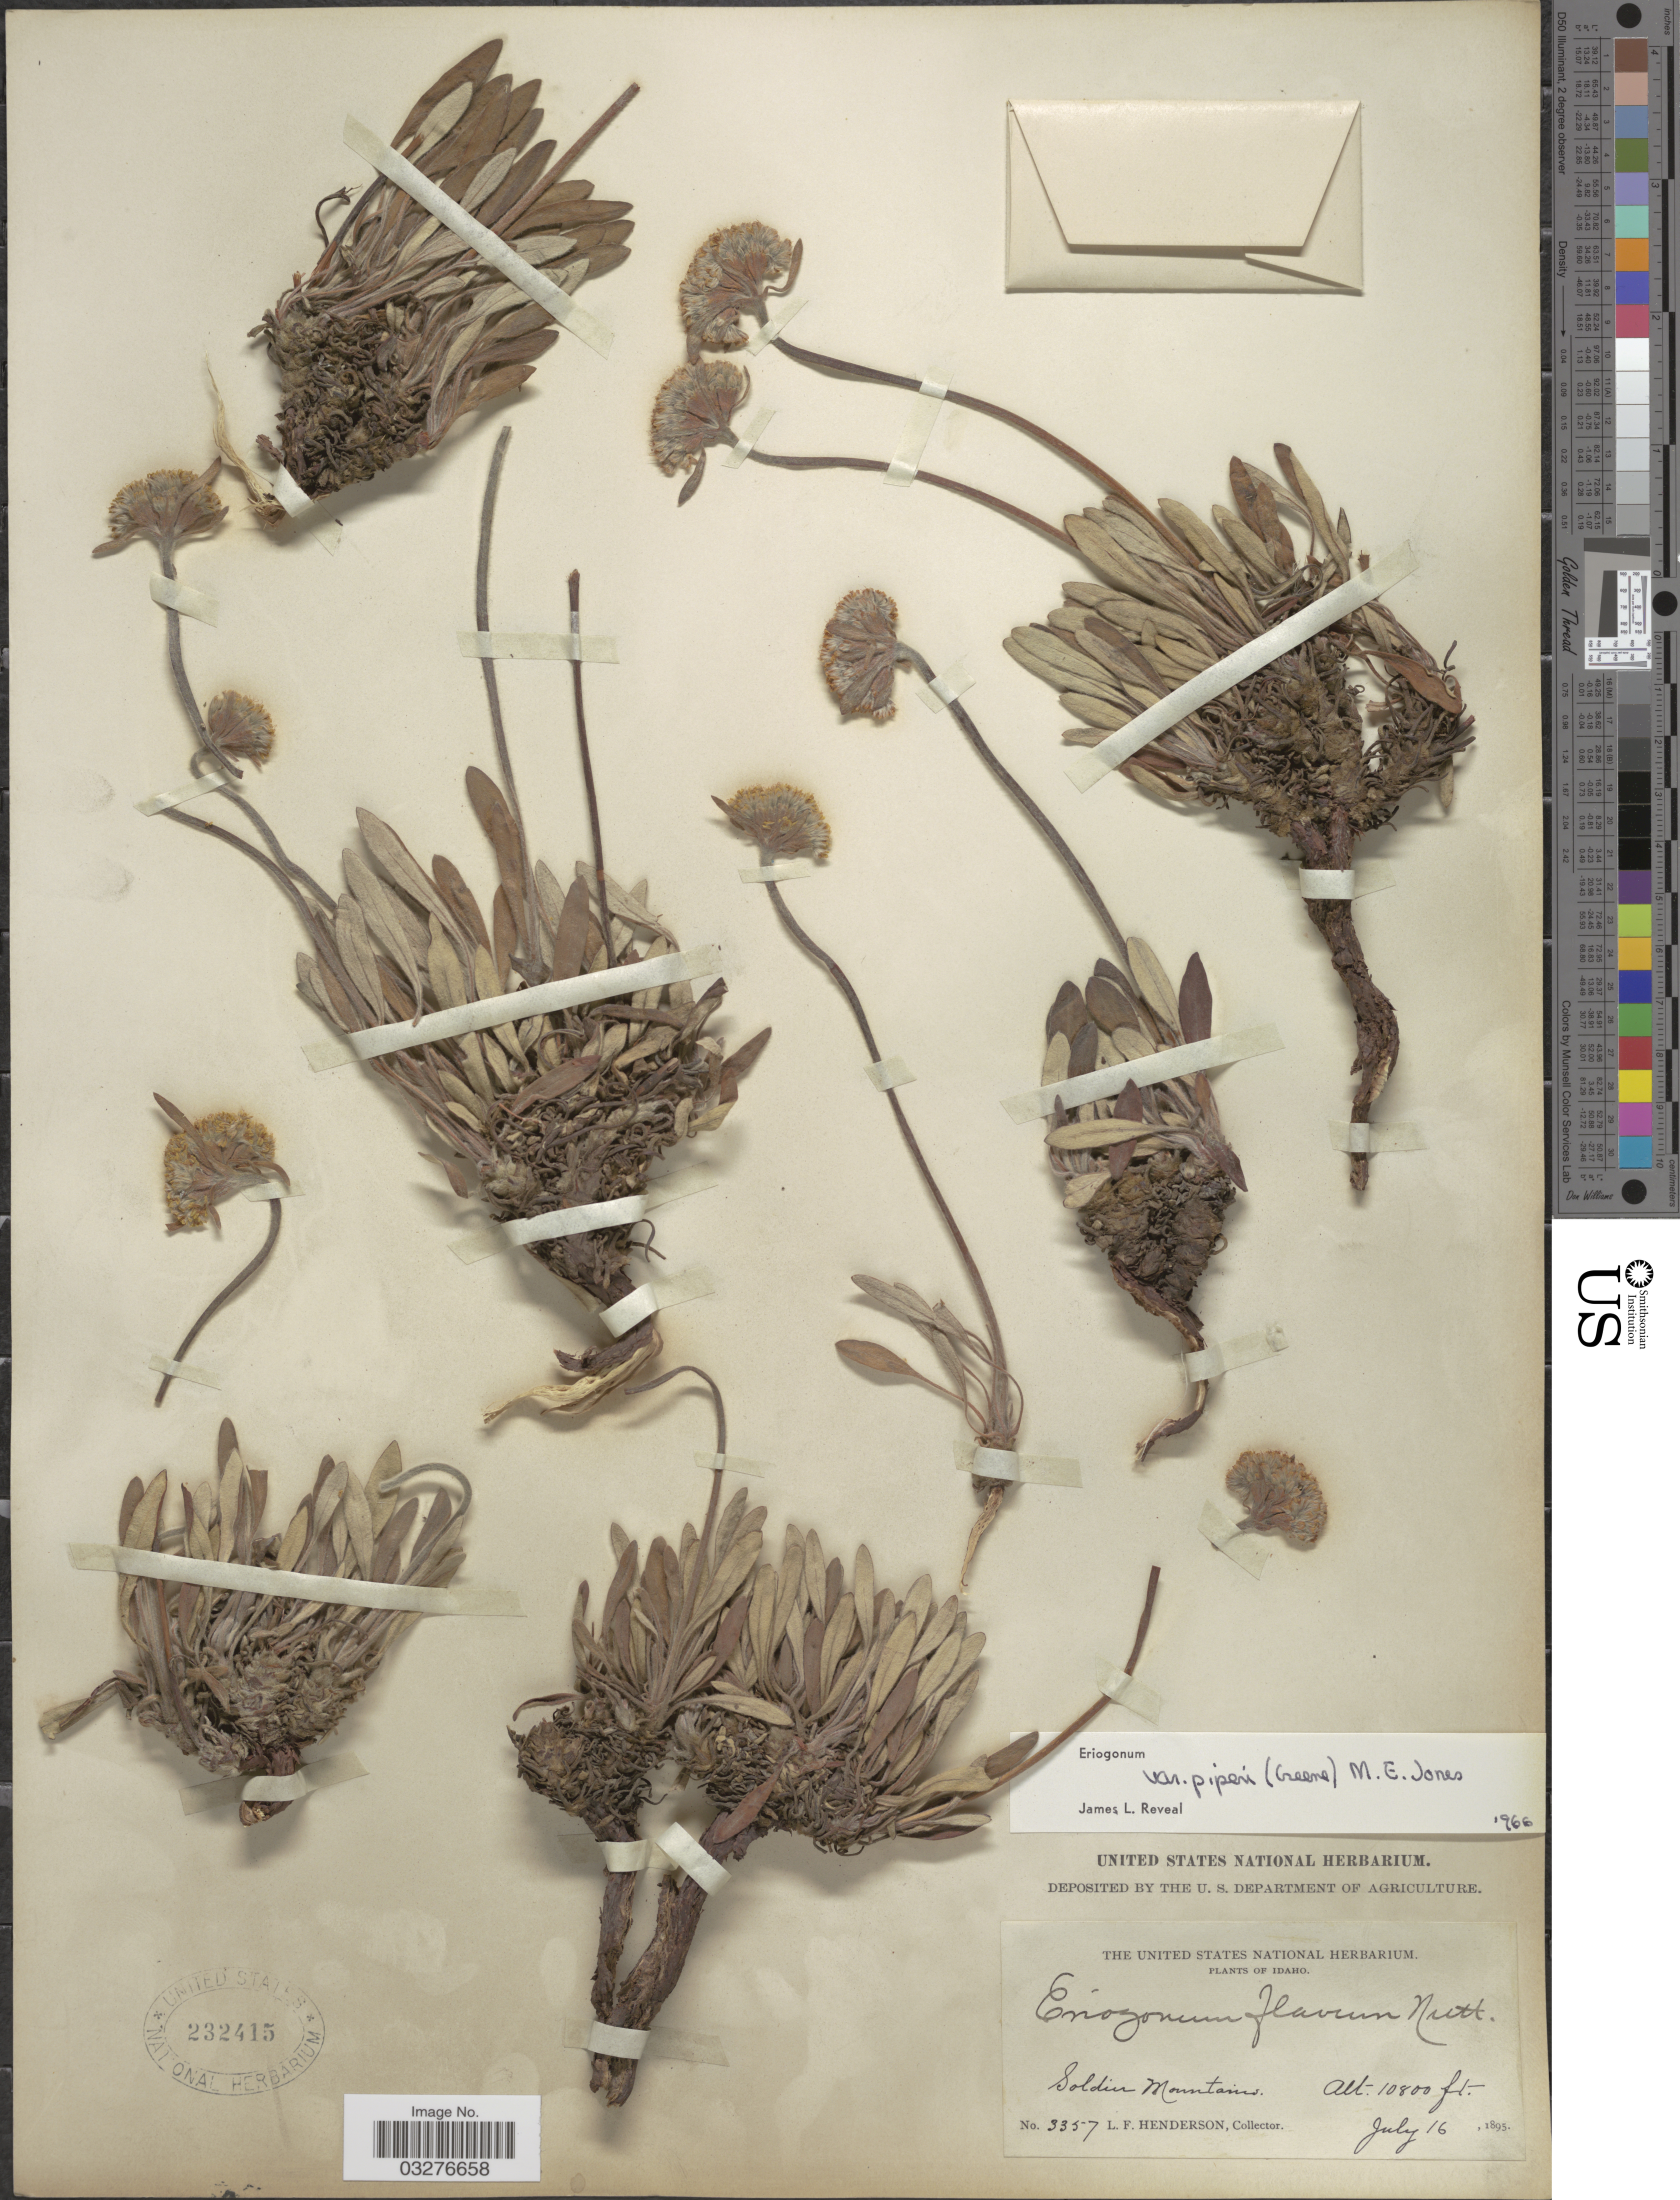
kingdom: Plantae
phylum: Tracheophyta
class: Magnoliopsida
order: Caryophyllales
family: Polygonaceae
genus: Eriogonum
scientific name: Eriogonum flavum var. piperi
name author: M.E. Jones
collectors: L. Henderson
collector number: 3357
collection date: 1895-07-16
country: United States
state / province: Idaho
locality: Soldier Mountains.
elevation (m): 3292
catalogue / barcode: US 232415